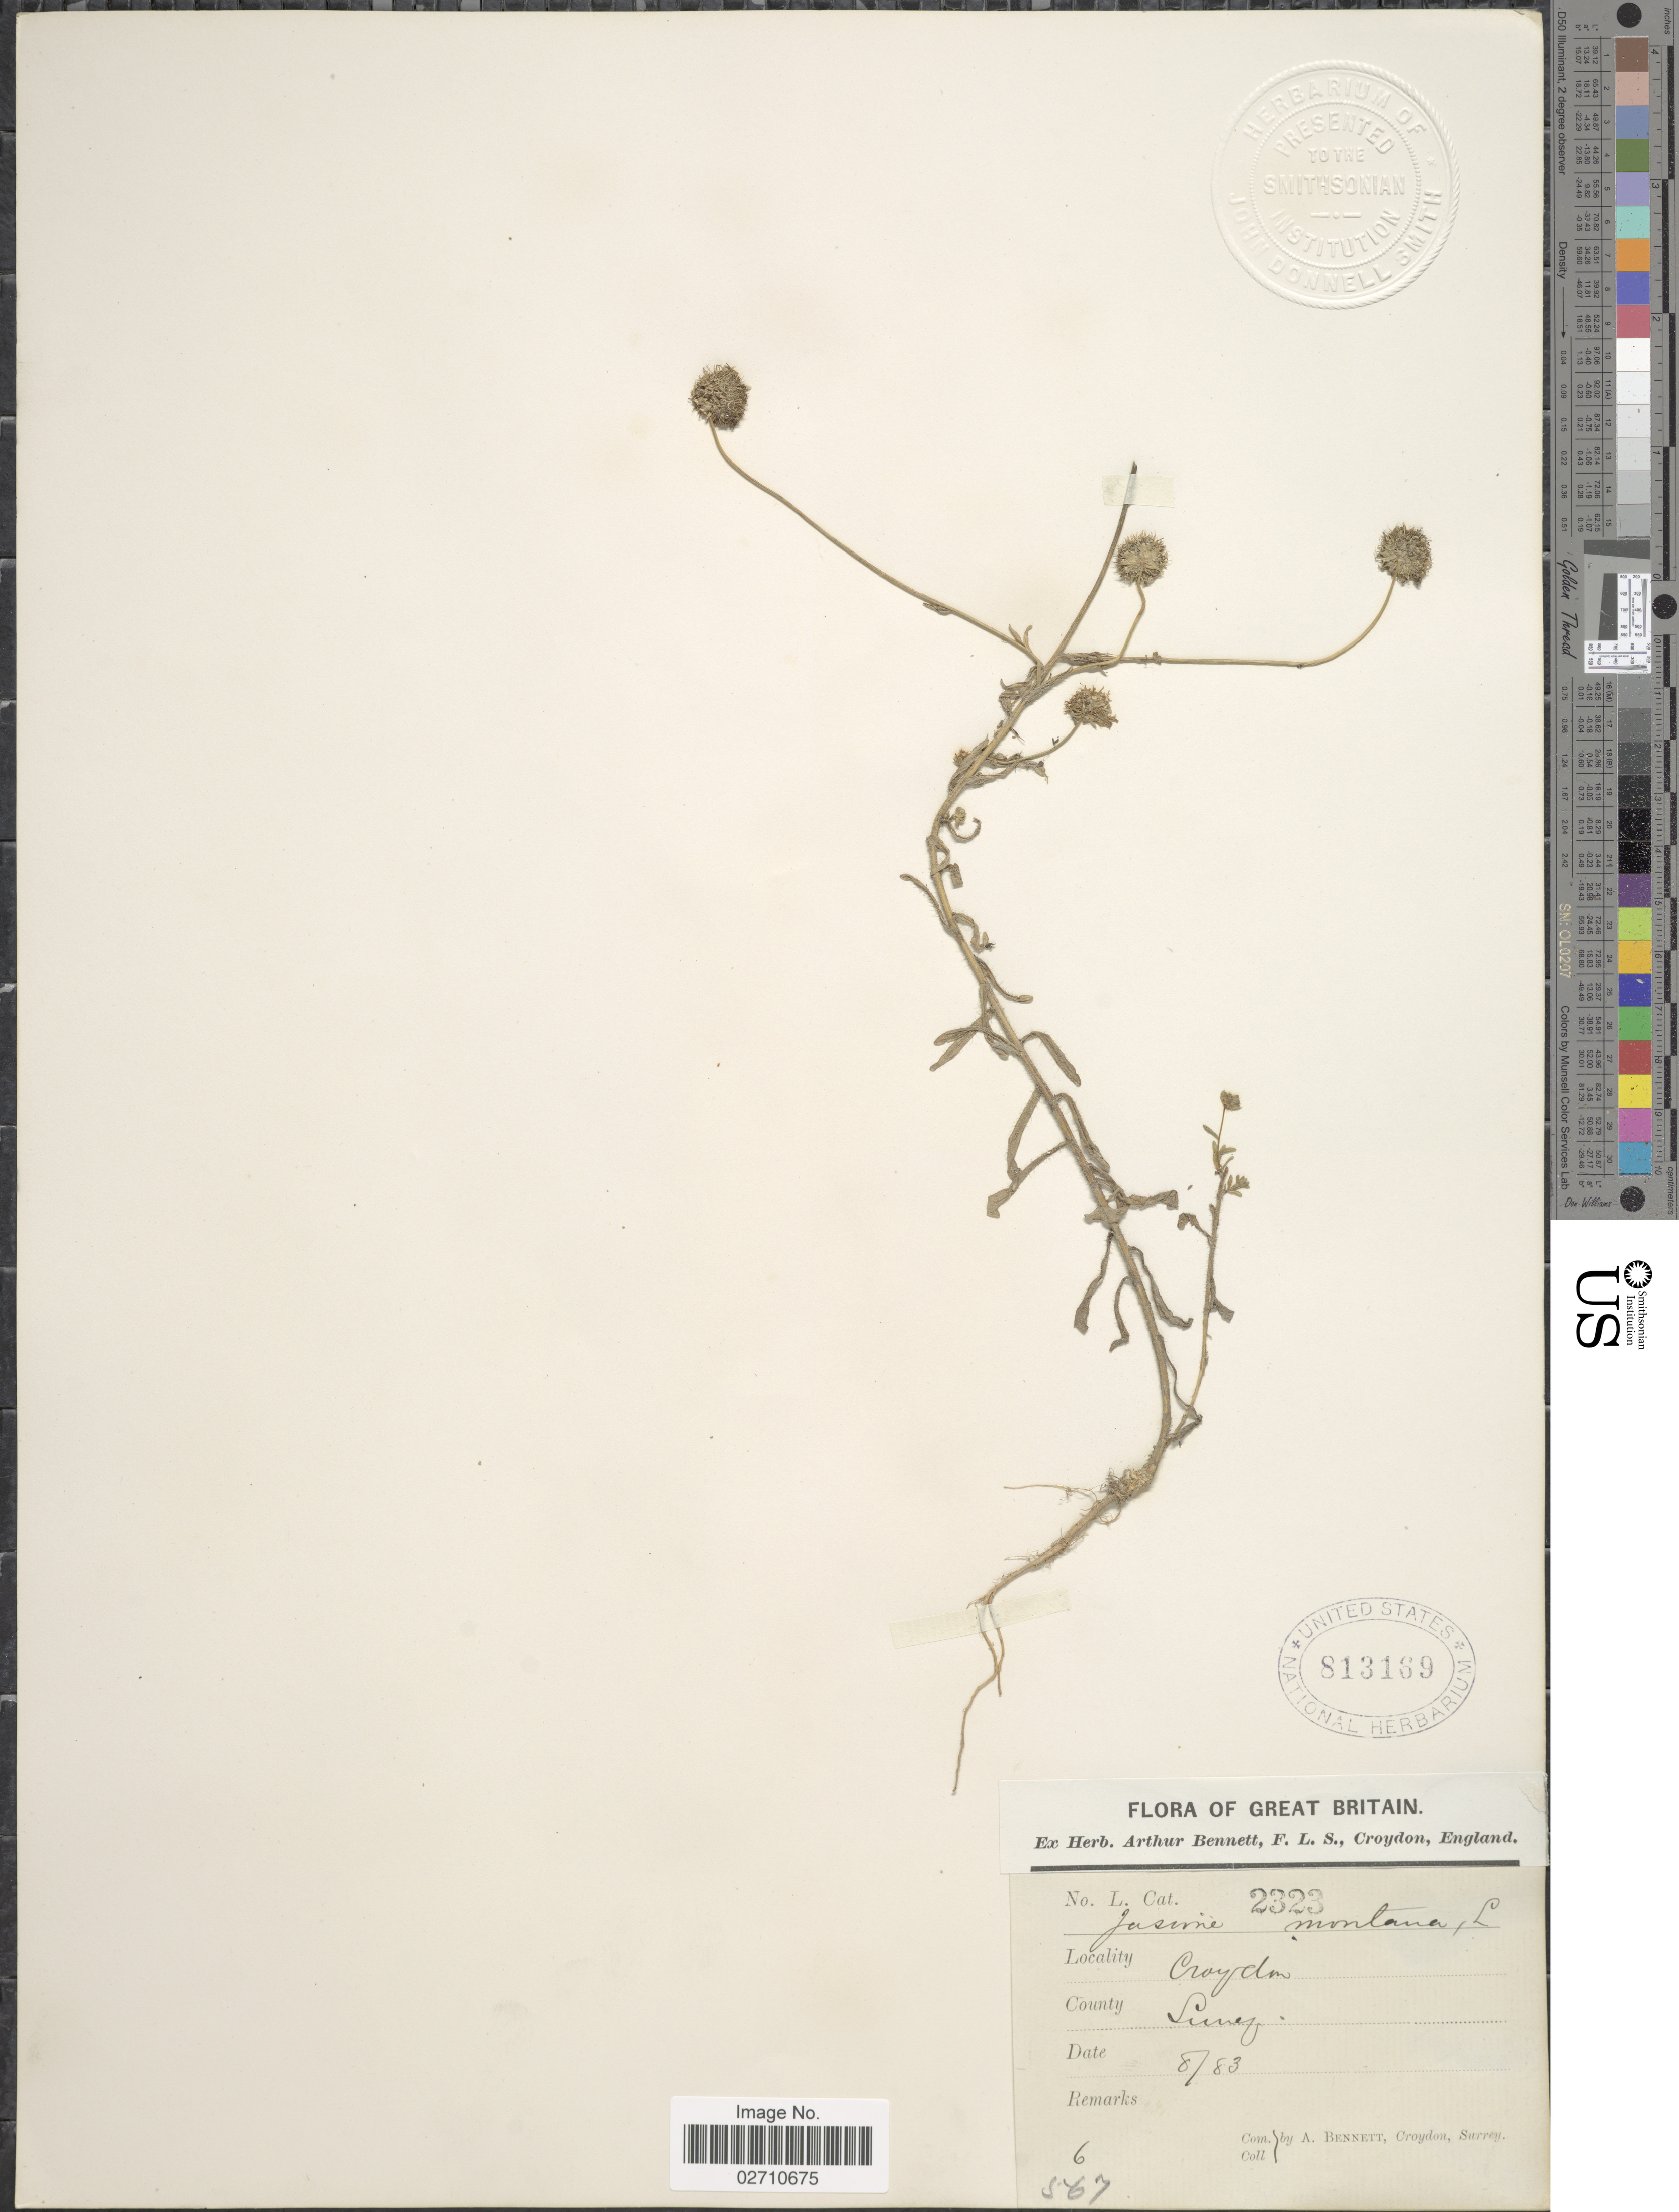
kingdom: Plantae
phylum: Tracheophyta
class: Magnoliopsida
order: Asterales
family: Campanulaceae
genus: Jasione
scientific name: Jasione montana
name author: L.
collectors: A. Bennett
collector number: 2323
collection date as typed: Transcribed d/m/y: /8/83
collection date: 1883-08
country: United Kingdom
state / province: England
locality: Croydon, County Surrey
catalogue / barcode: US 813169